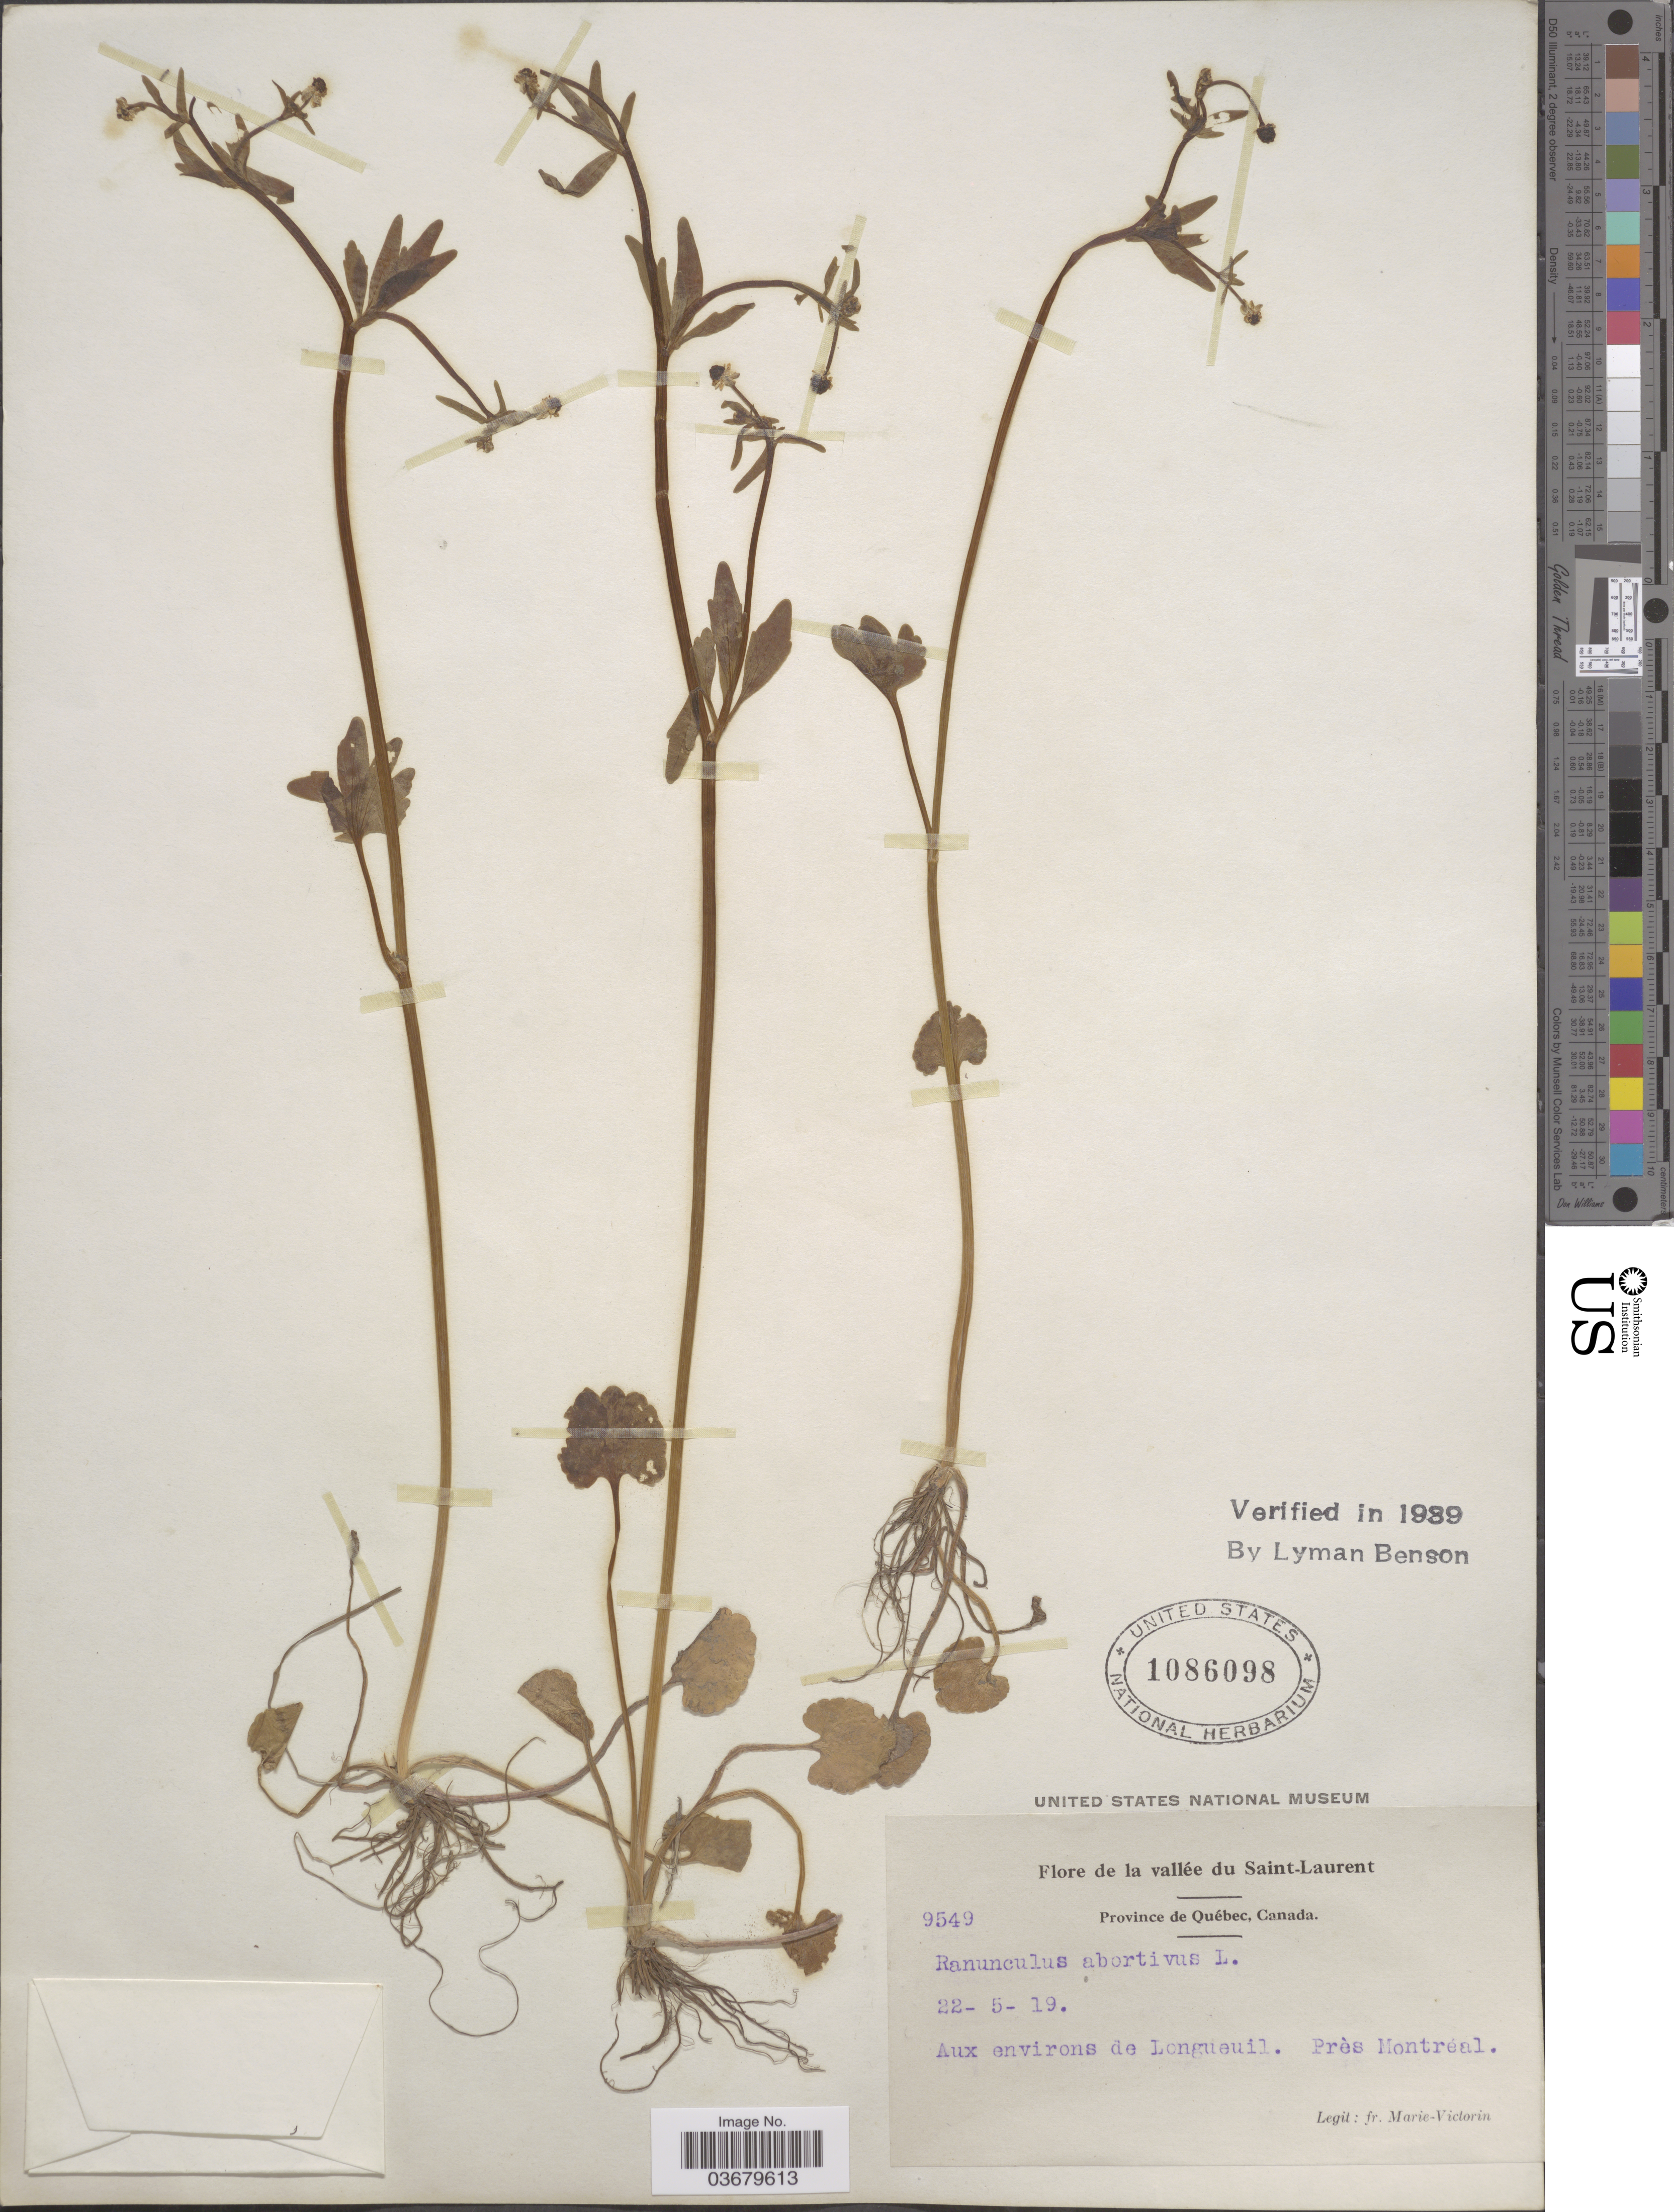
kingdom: Plantae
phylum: Tracheophyta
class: Magnoliopsida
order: Ranunculales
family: Ranunculaceae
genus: Ranunculus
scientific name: Ranunculus abortivus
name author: L.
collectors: Fr. Marie-Victorin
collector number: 9549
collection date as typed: Transcribed d/m/y: 22/5/19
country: Canada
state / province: Quebec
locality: Vallée du Saint-Laurent. Aux environs de Longueuil. Près Montreal.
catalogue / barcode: US 1086098